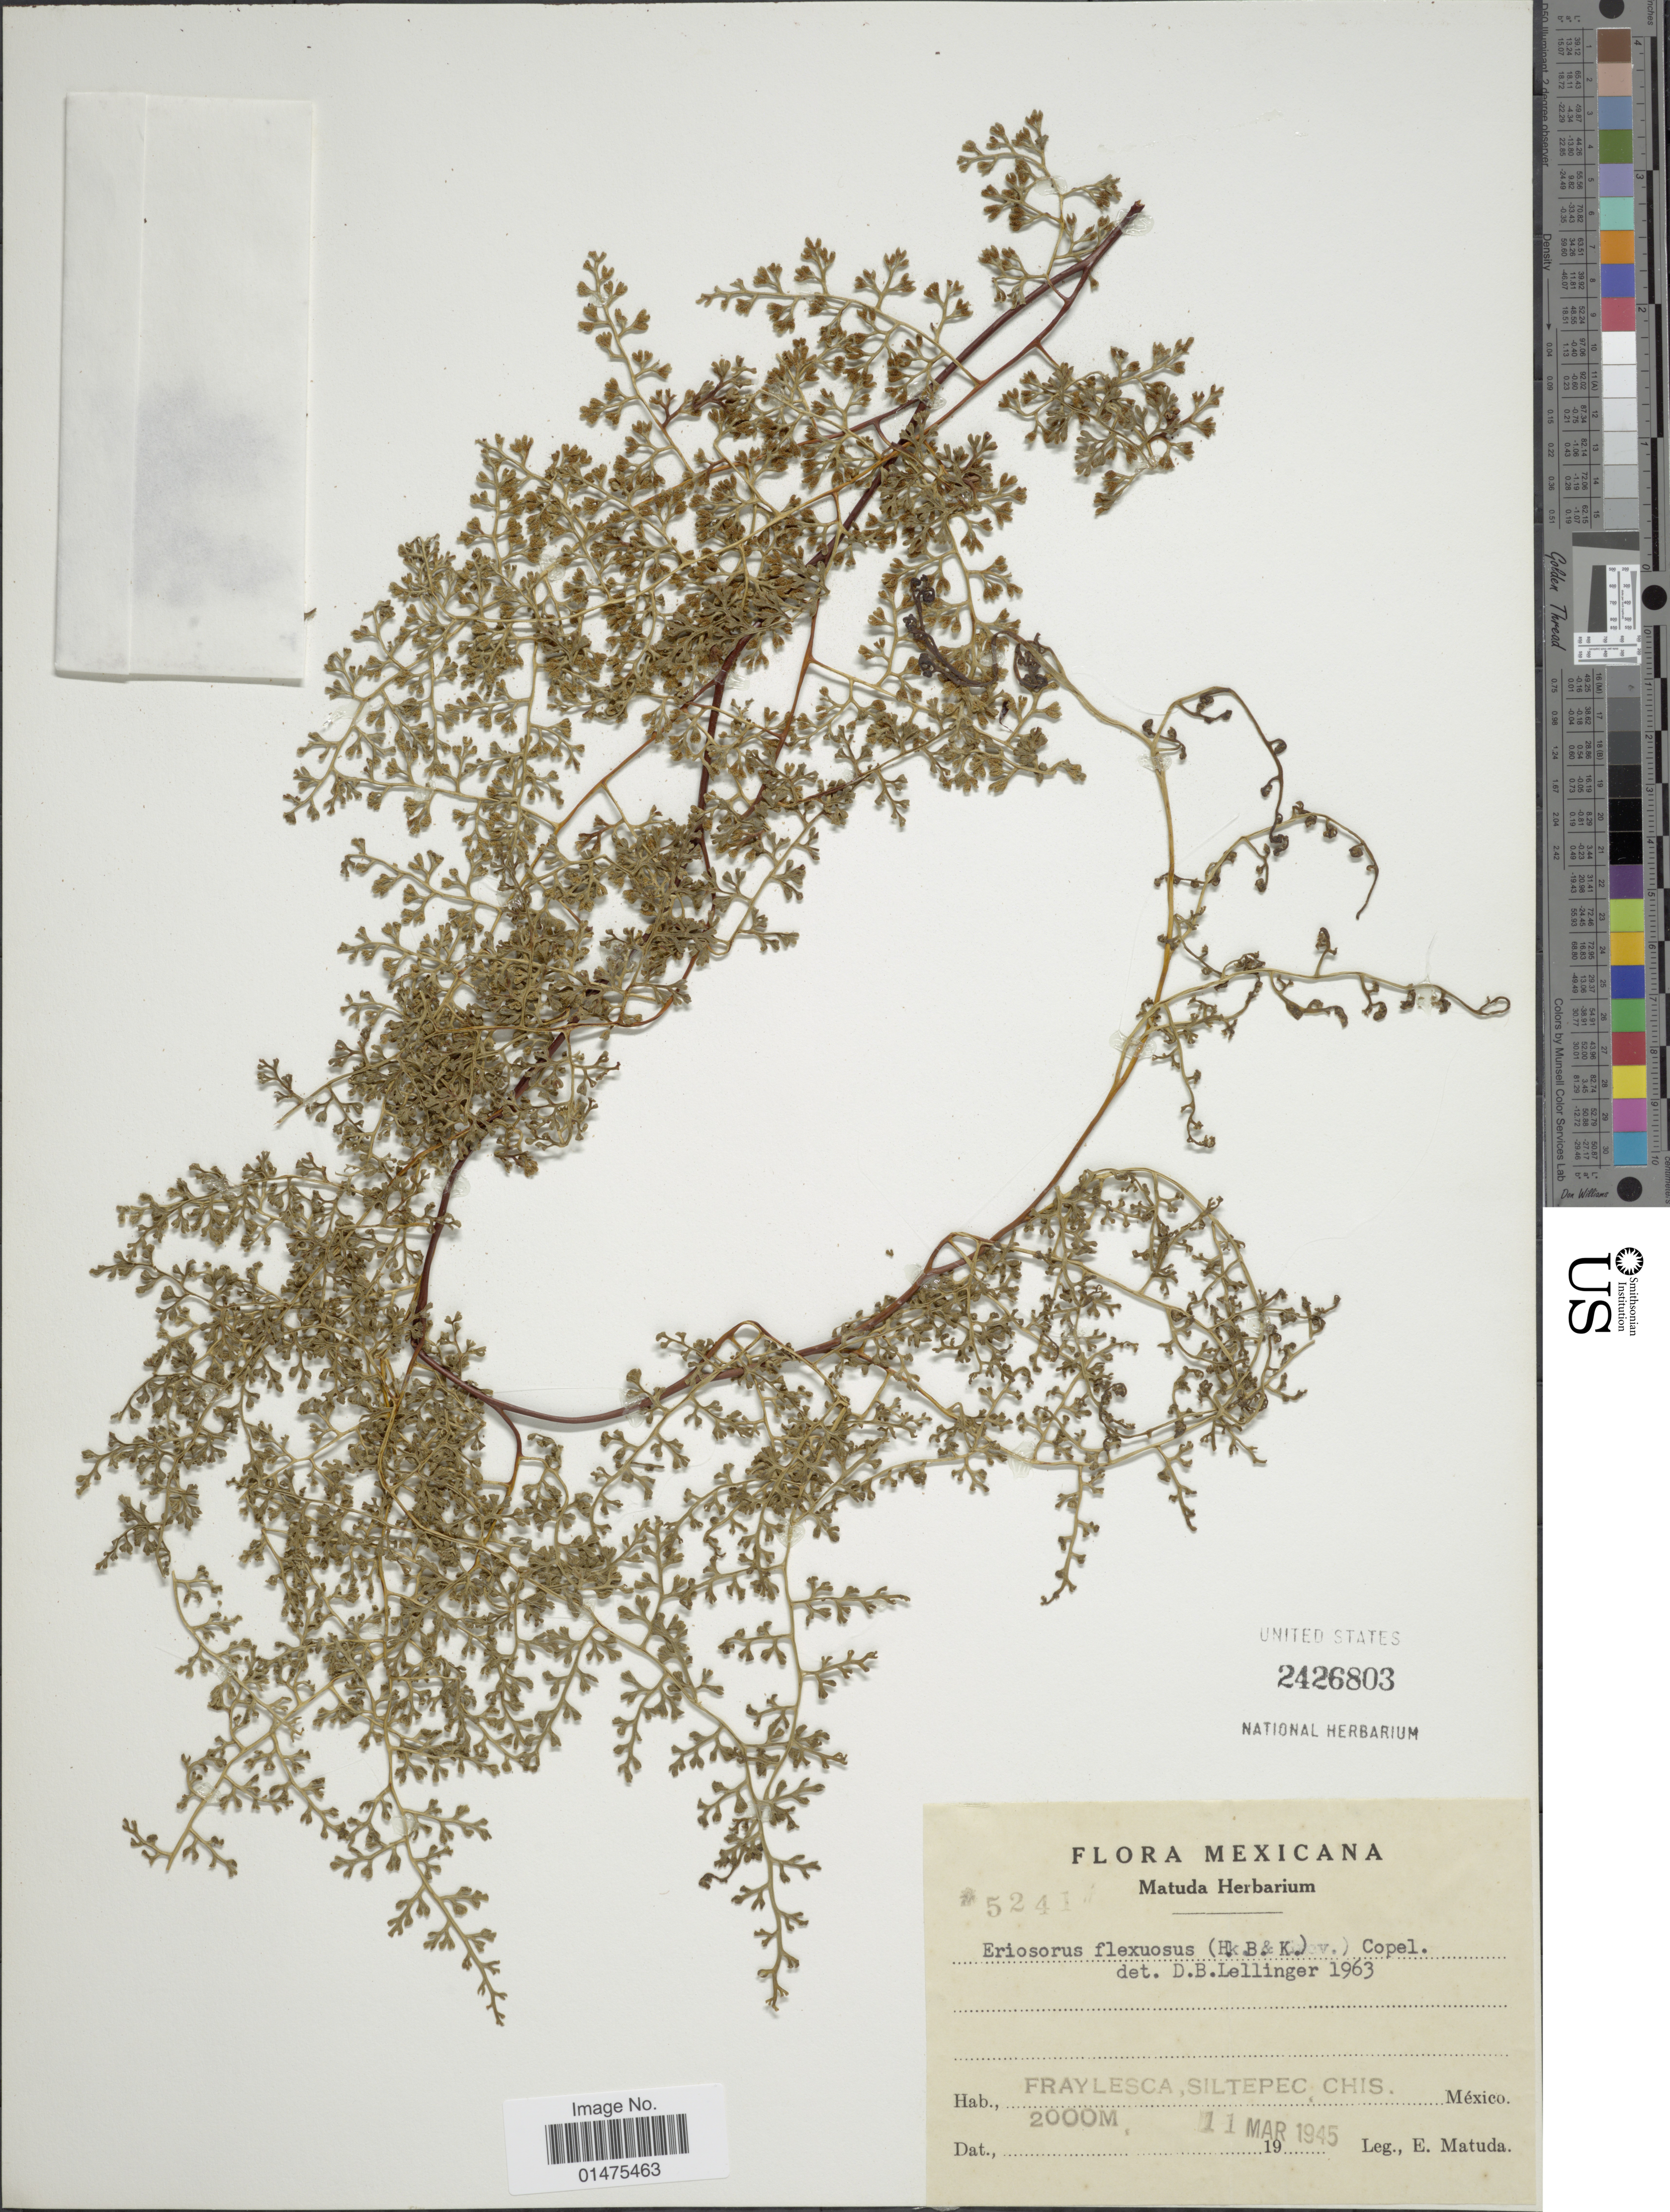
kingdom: Plantae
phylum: Tracheophyta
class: Polypodiopsida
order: Polypodiales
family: Pteridaceae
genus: Jamesonia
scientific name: Jamesonia flexuosa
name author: (Humb. & Bonpl.) Christenh.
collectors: E. Matuda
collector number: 5241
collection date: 1945-03-11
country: Mexico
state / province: Chiapas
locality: Fraylesca, Siltepec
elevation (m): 2000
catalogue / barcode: US 2426803